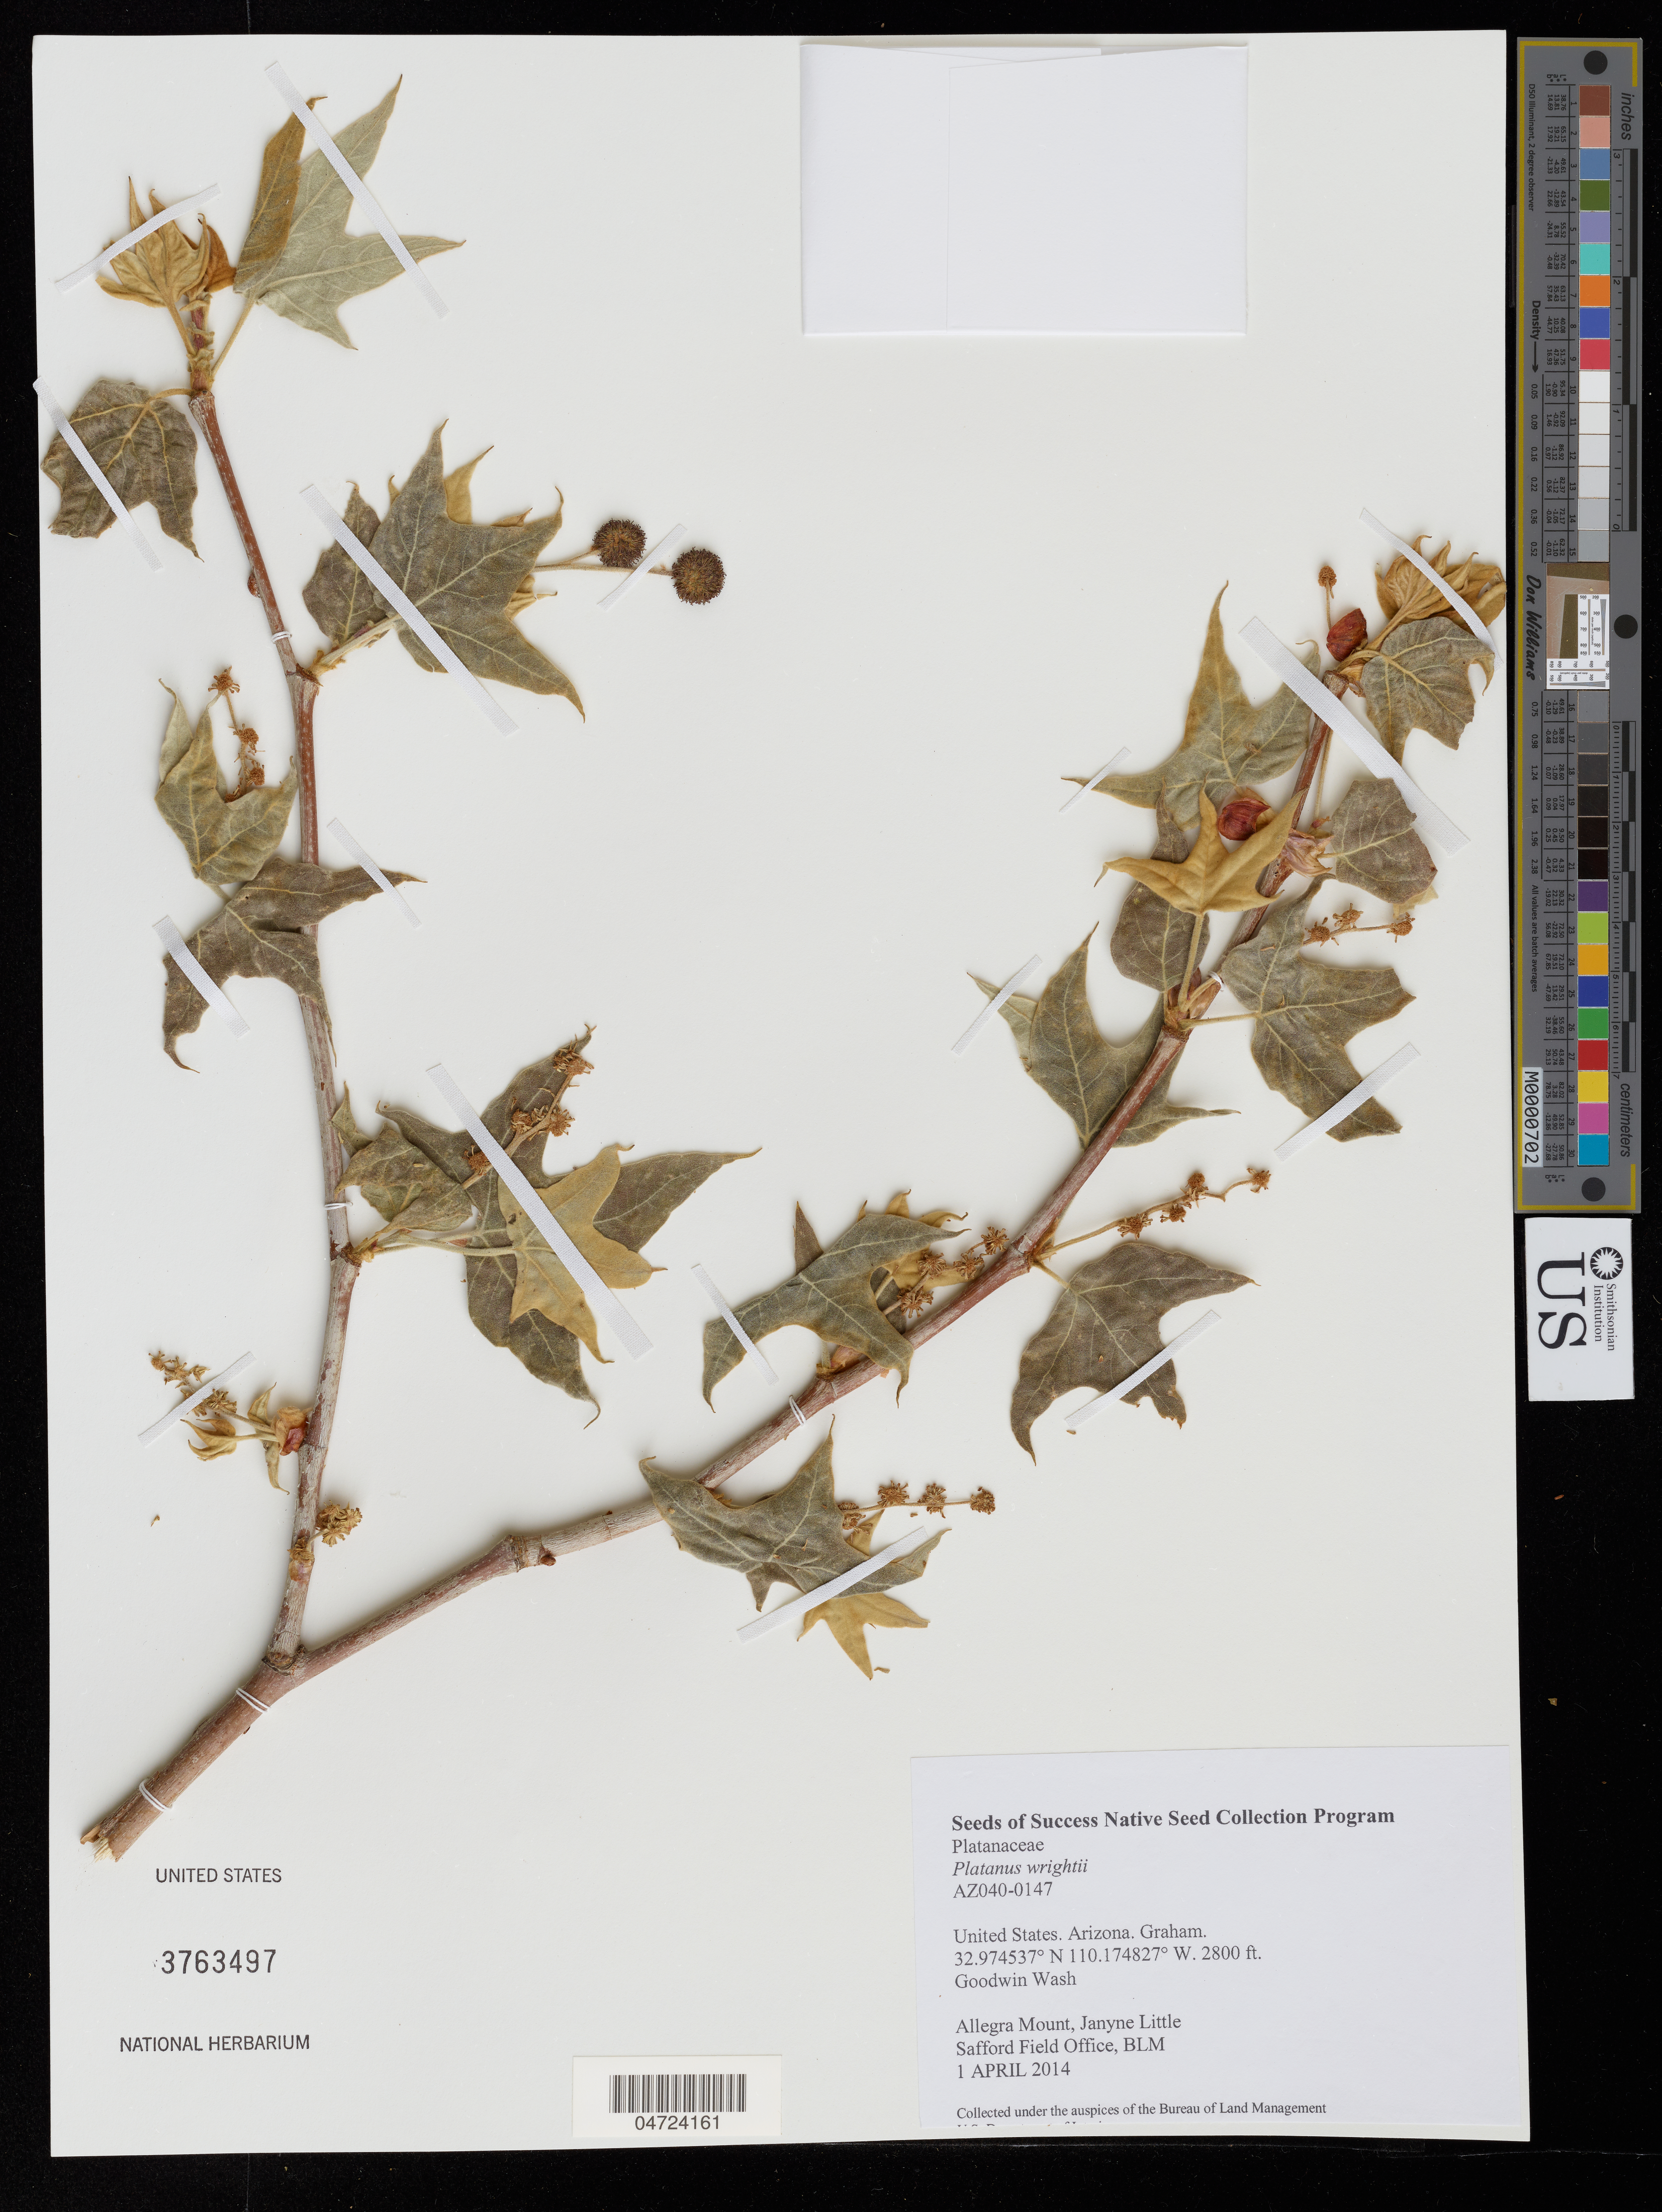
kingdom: Plantae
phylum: Tracheophyta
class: Magnoliopsida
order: Proteales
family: Platanaceae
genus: Platanus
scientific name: Platanus wrightii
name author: S. Watson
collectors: A. Mount & J. Little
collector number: AZ040-0147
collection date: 2014-04-01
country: United States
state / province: Arizona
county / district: Graham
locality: Graham. Goodwin Wash.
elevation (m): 853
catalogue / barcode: US 3763497